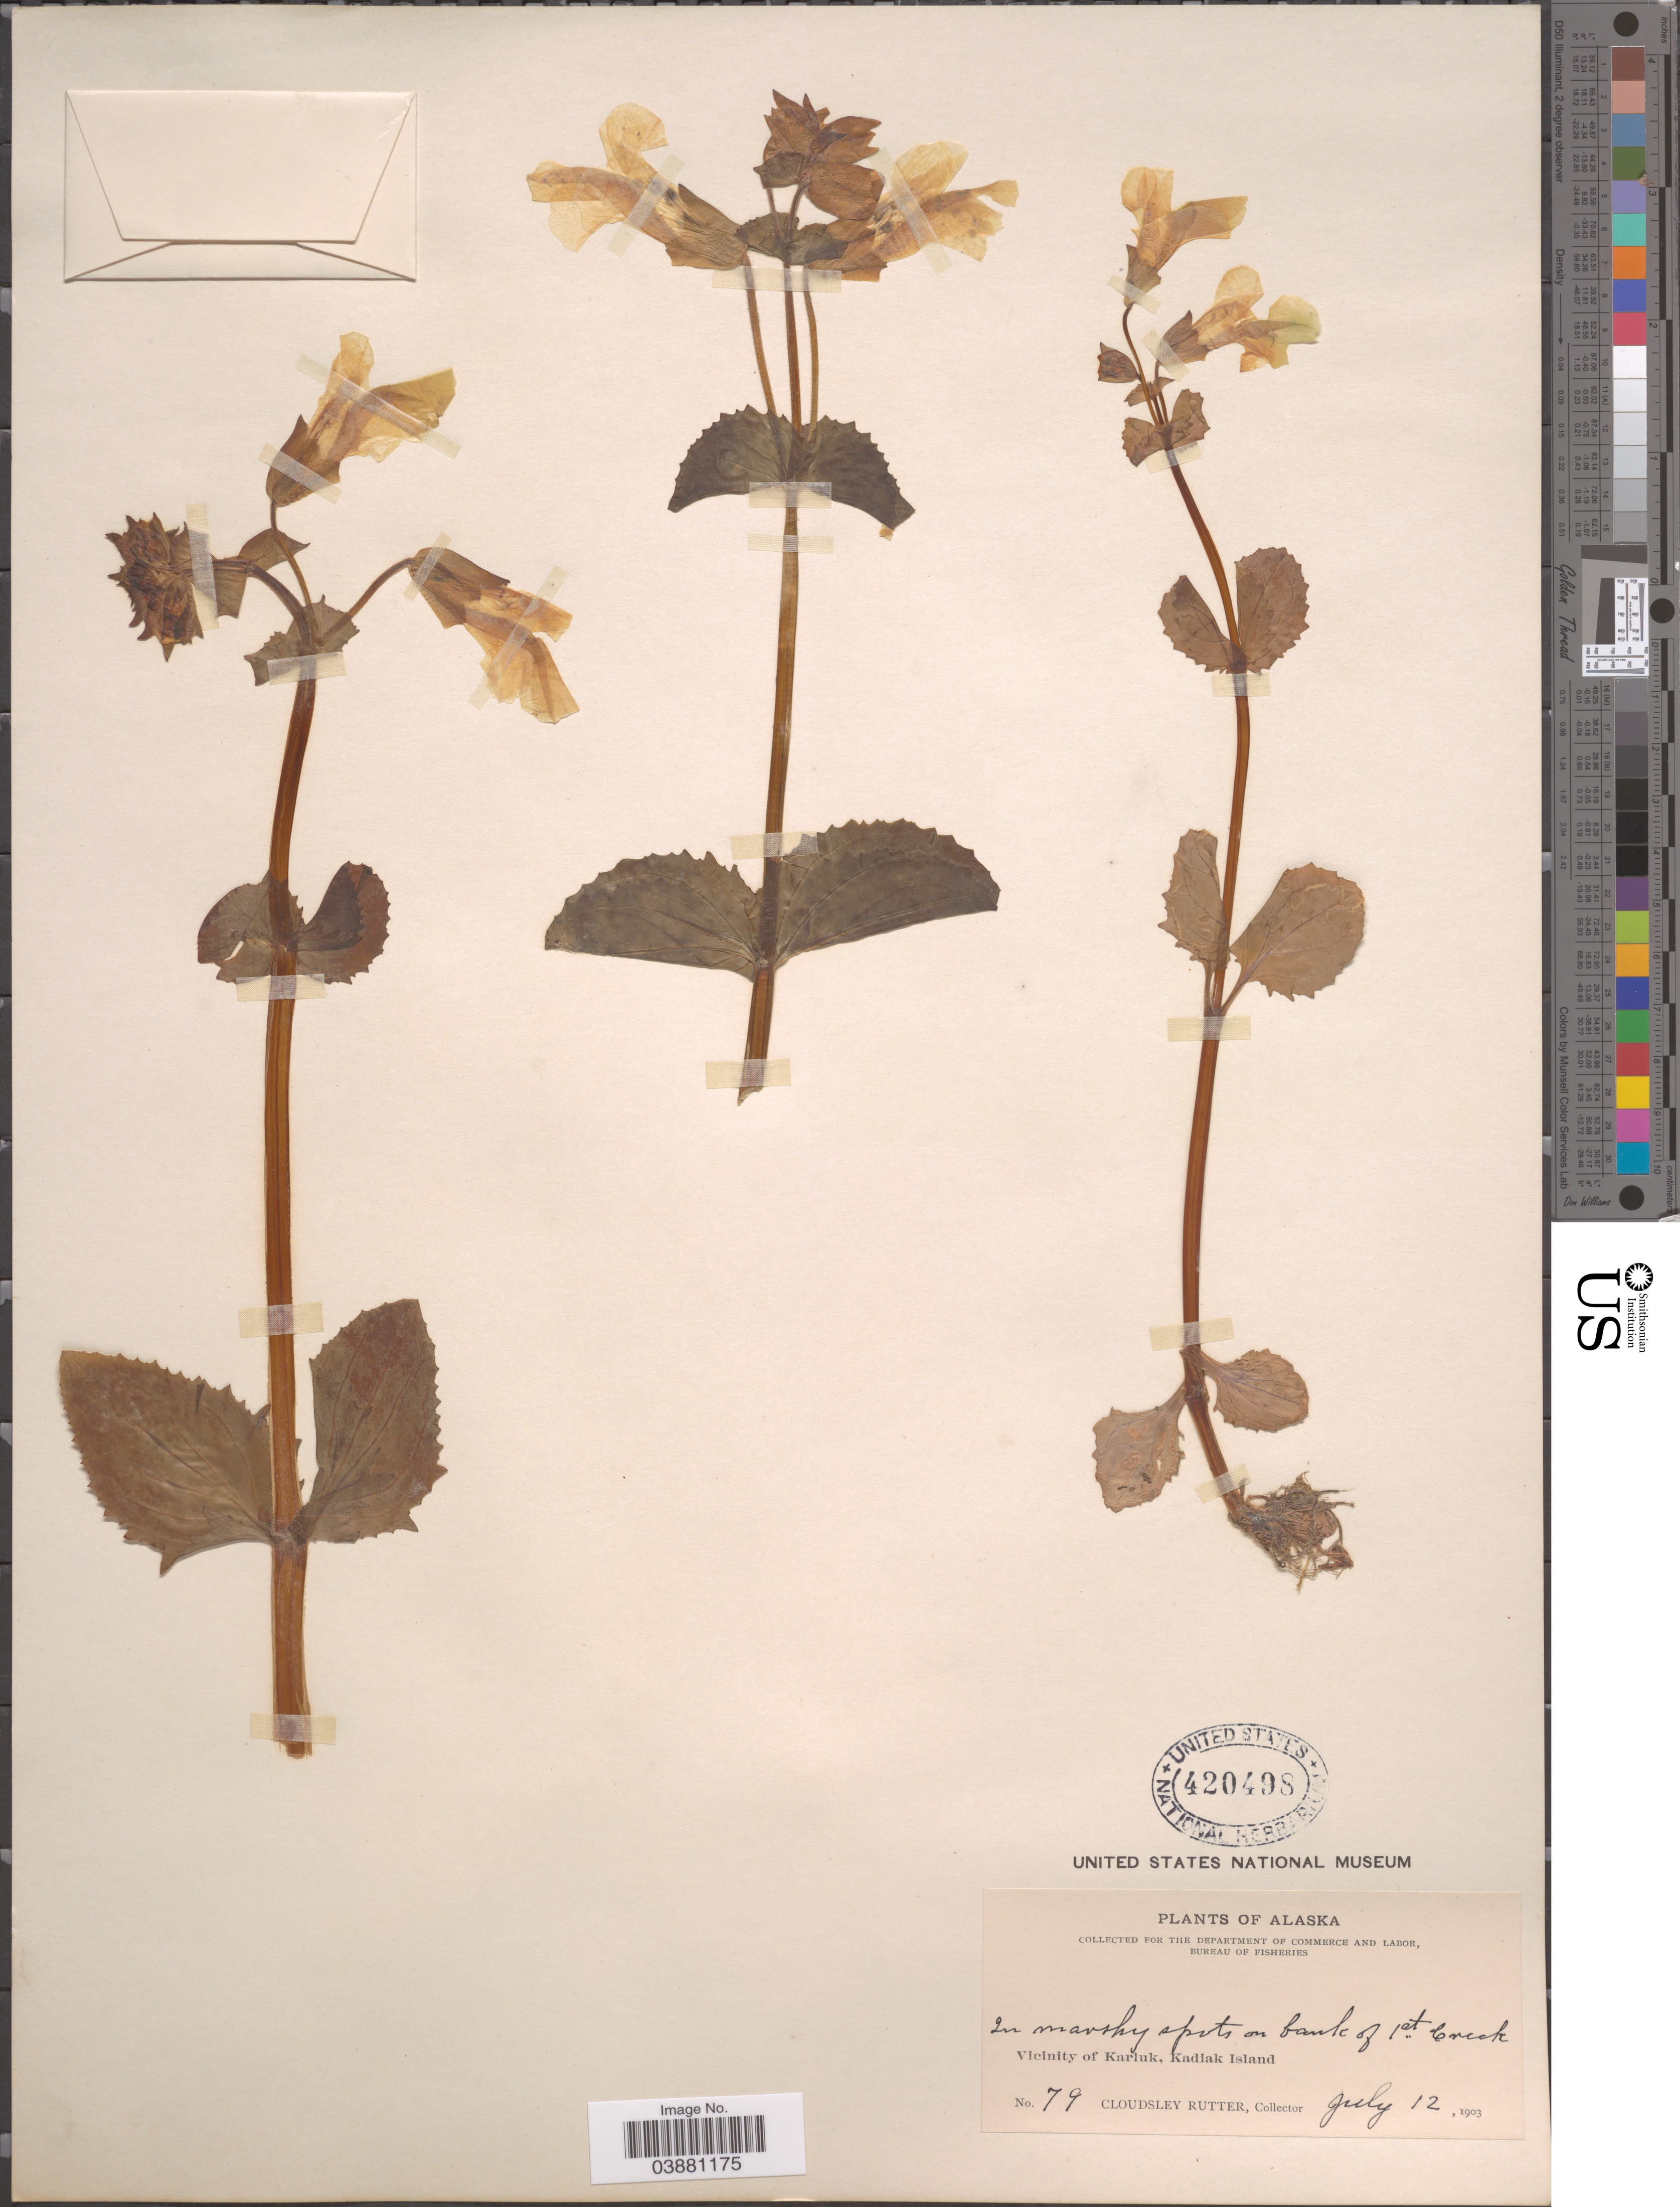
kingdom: Plantae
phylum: Tracheophyta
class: Magnoliopsida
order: Lamiales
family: Phrymaceae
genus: Mimulus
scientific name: Mimulus guttatus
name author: DC.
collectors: C. Rutter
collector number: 79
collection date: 1903-07-12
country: United States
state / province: Alaska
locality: In marshy spots on bank of 1st. Creek. Vicinity of Karluk, Kadiak Island.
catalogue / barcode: US 420498